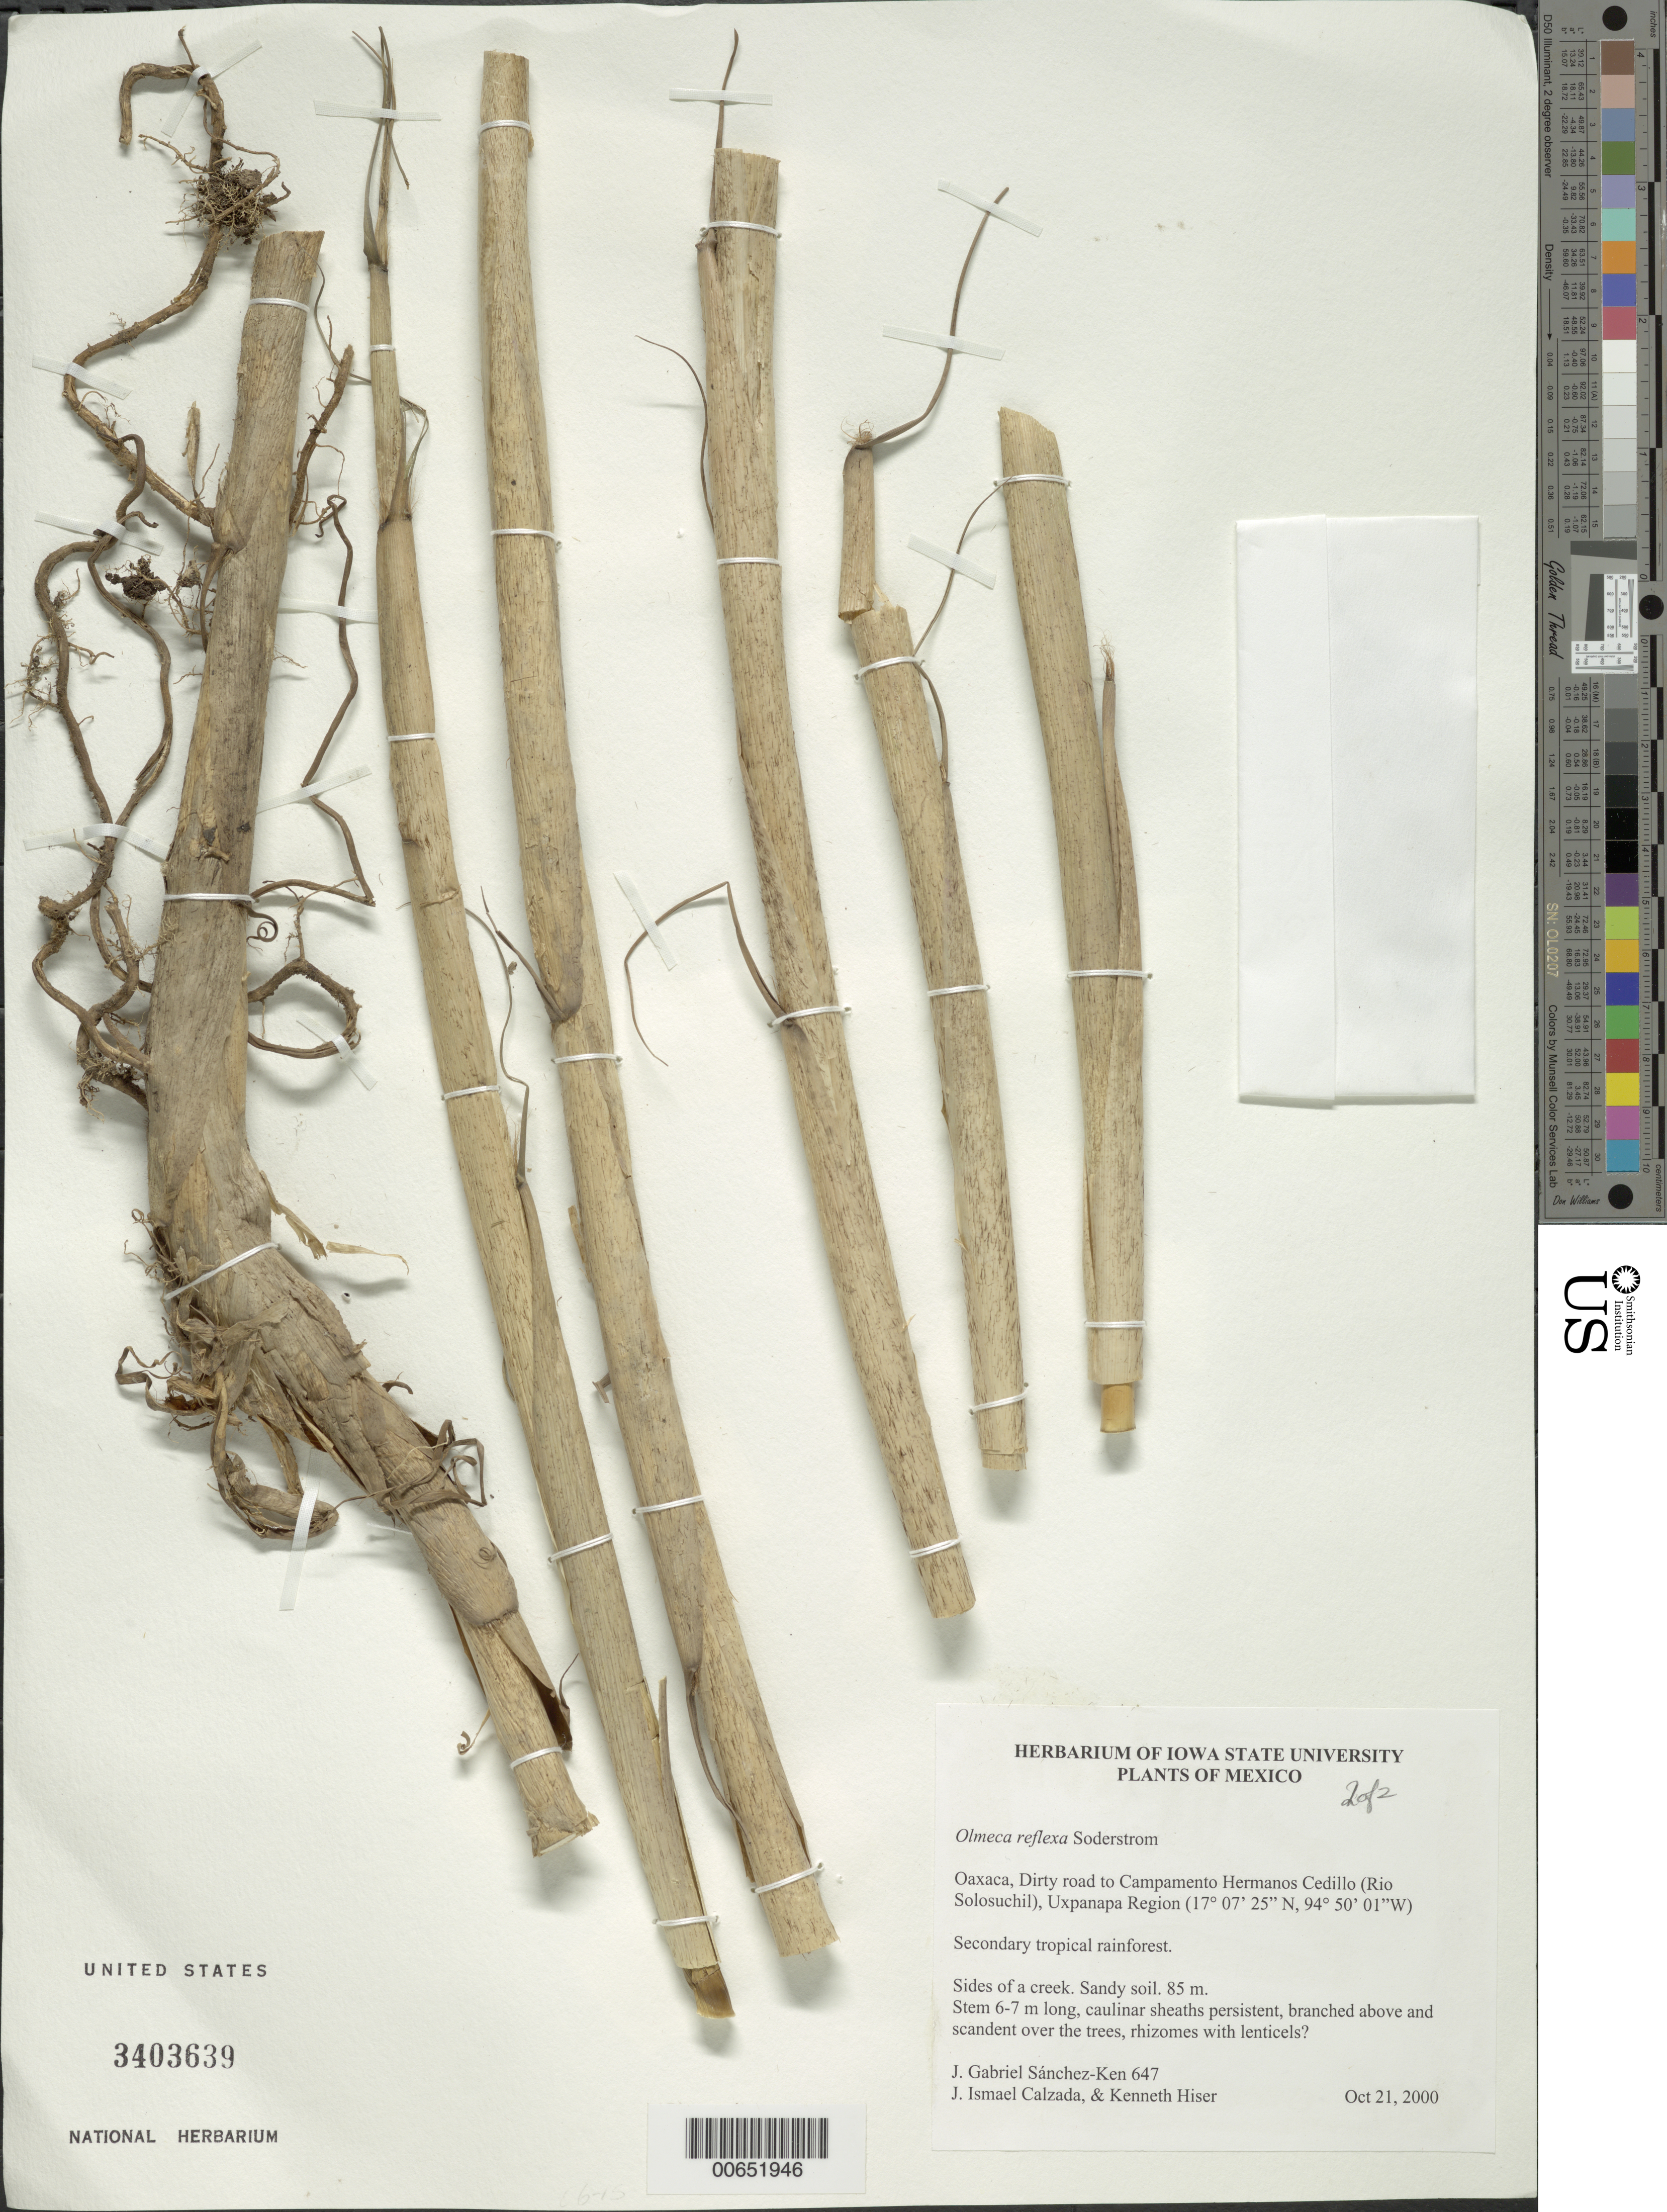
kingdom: Plantae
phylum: Tracheophyta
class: Liliopsida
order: Poales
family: Poaceae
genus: Olmeca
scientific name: Olmeca reflexa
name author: Soderstr.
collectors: J. G. Sánchez-Ken, J. Calada & K. Hiser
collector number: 647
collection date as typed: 21 Oct 2000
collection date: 2000-10-21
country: Mexico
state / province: Oaxaca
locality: Road to Campamento Hermanos Cedillo (Rio Solosuchil), Uxpanapa Region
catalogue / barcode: US 3403639